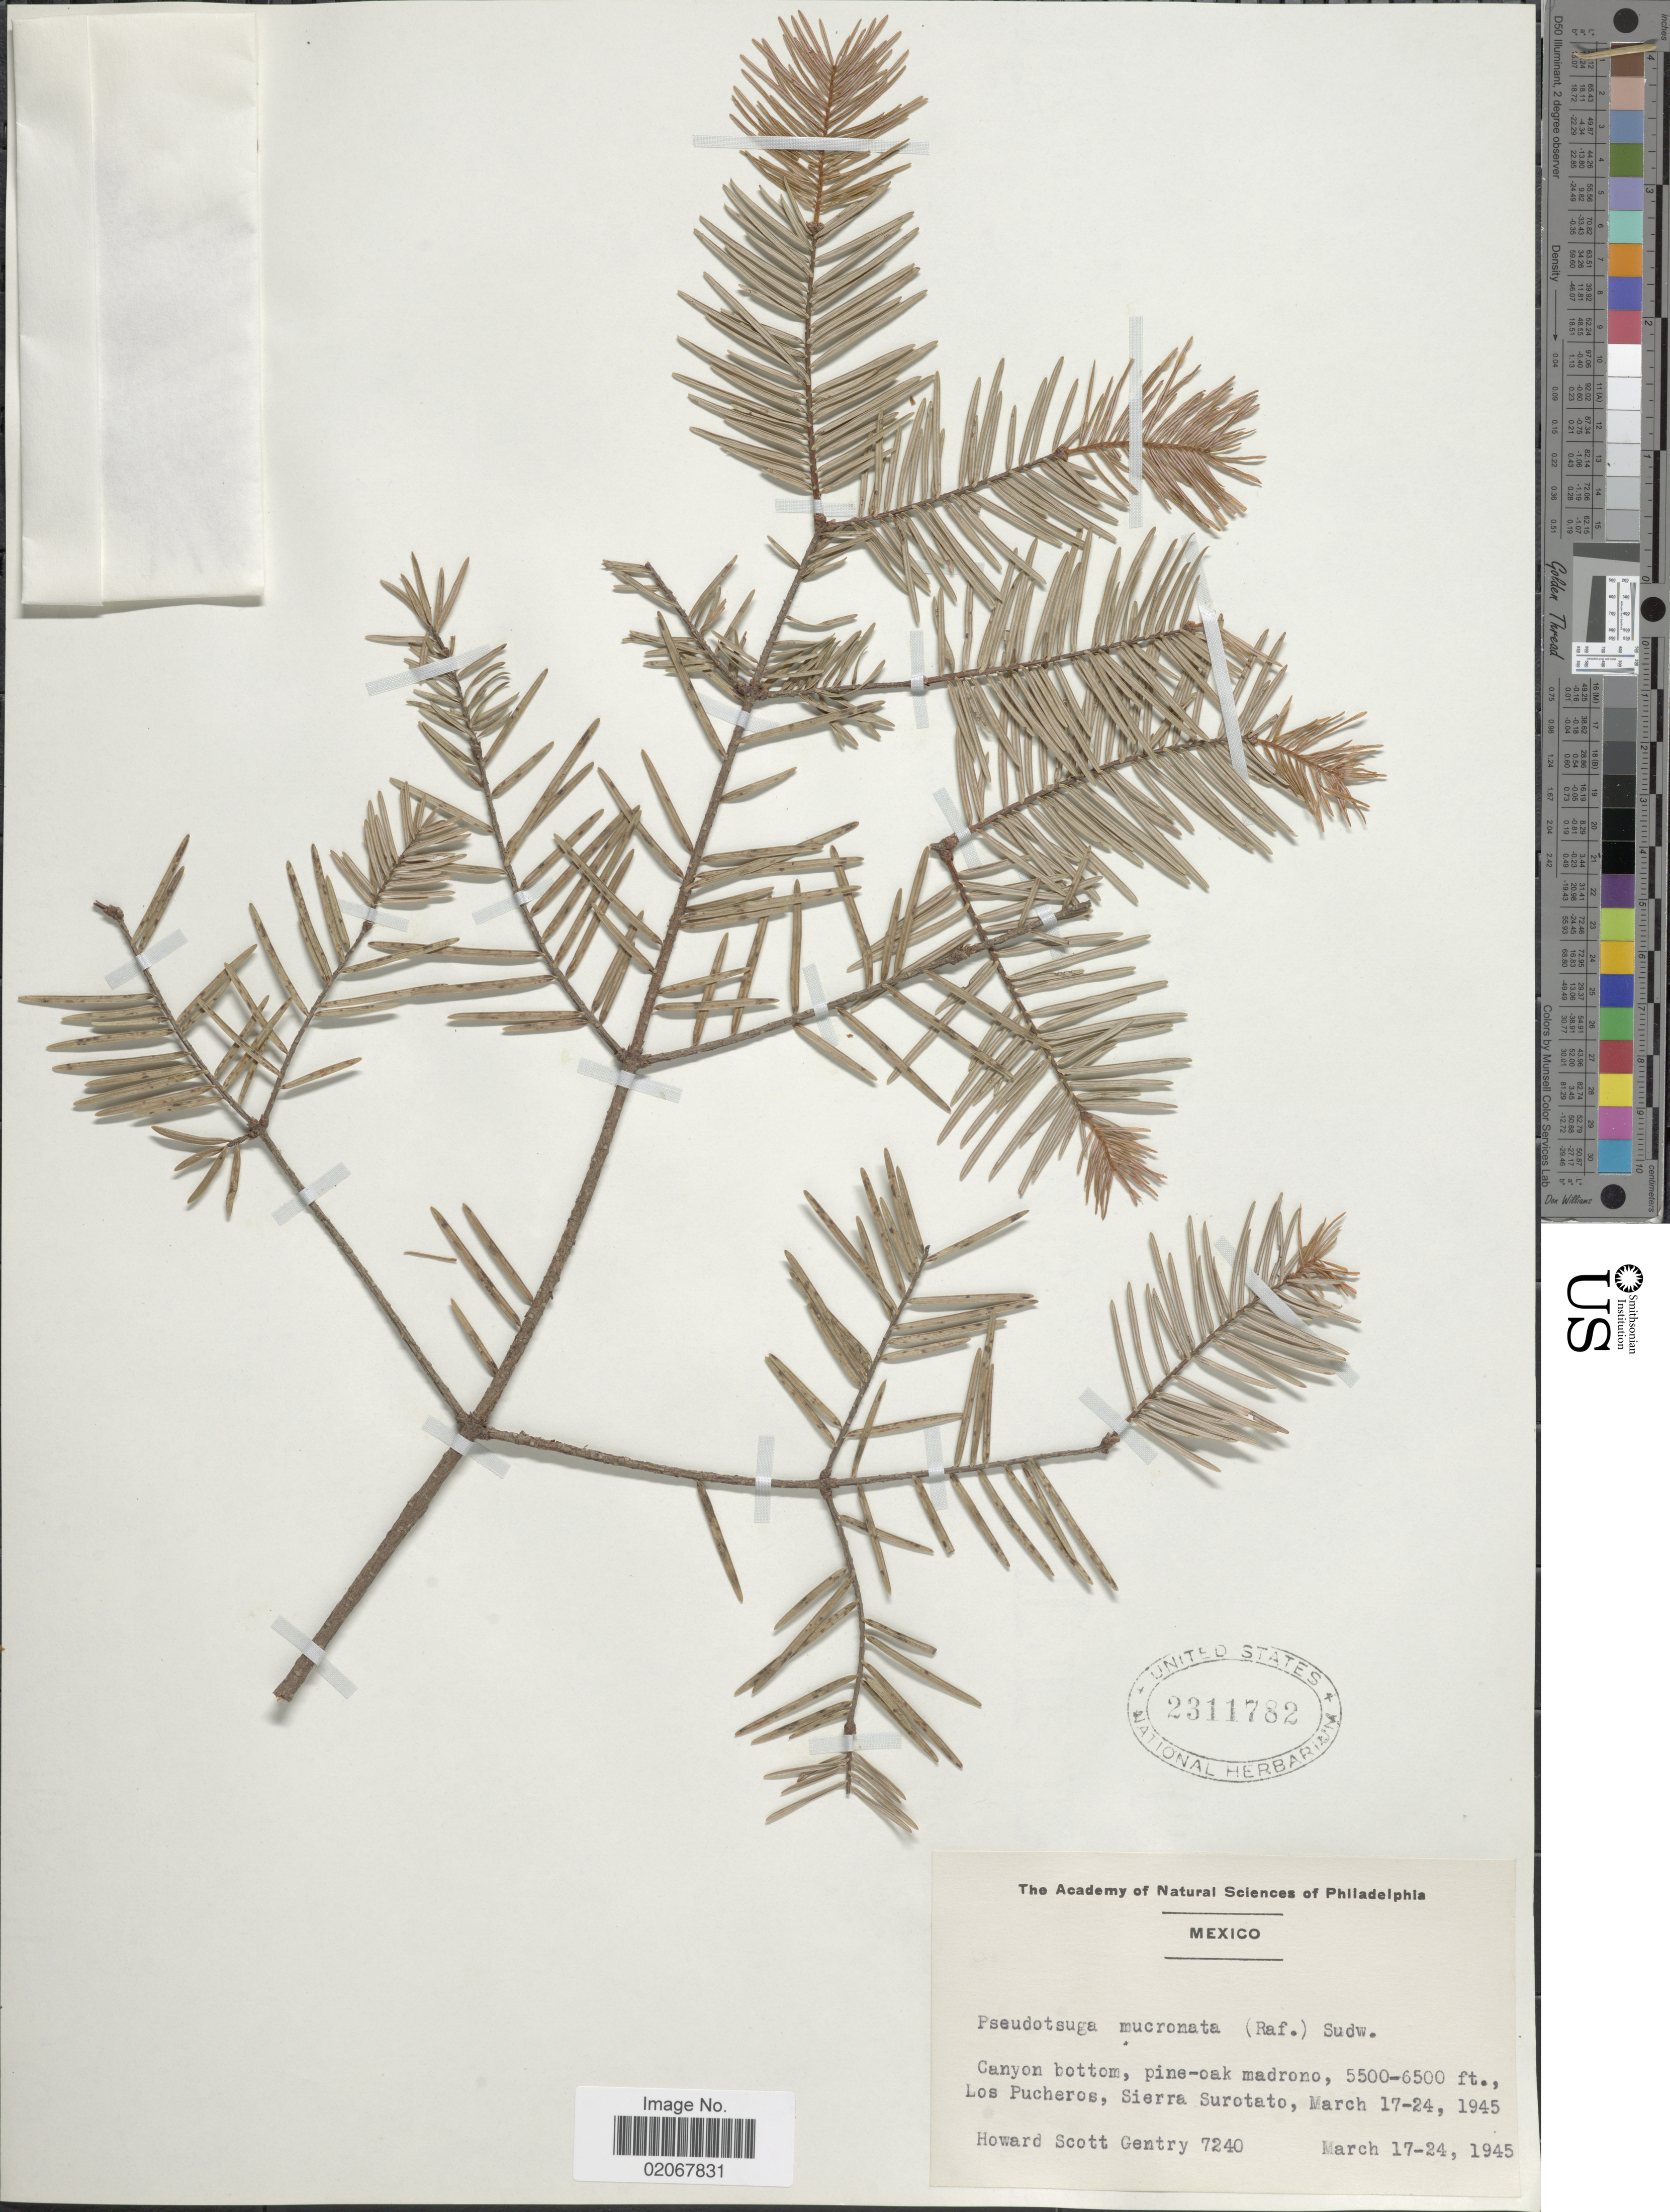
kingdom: Plantae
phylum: Tracheophyta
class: Pinopsida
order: Pinales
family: Pinaceae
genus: Pseudotsuga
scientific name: Pseudotsuga menziesii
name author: (Mirb.) Franco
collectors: H. S. Gentry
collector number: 7240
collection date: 1945-03-17/1945-03-24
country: Mexico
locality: Los Pucheros, Sierra Surotato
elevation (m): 1676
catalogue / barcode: US 2311782